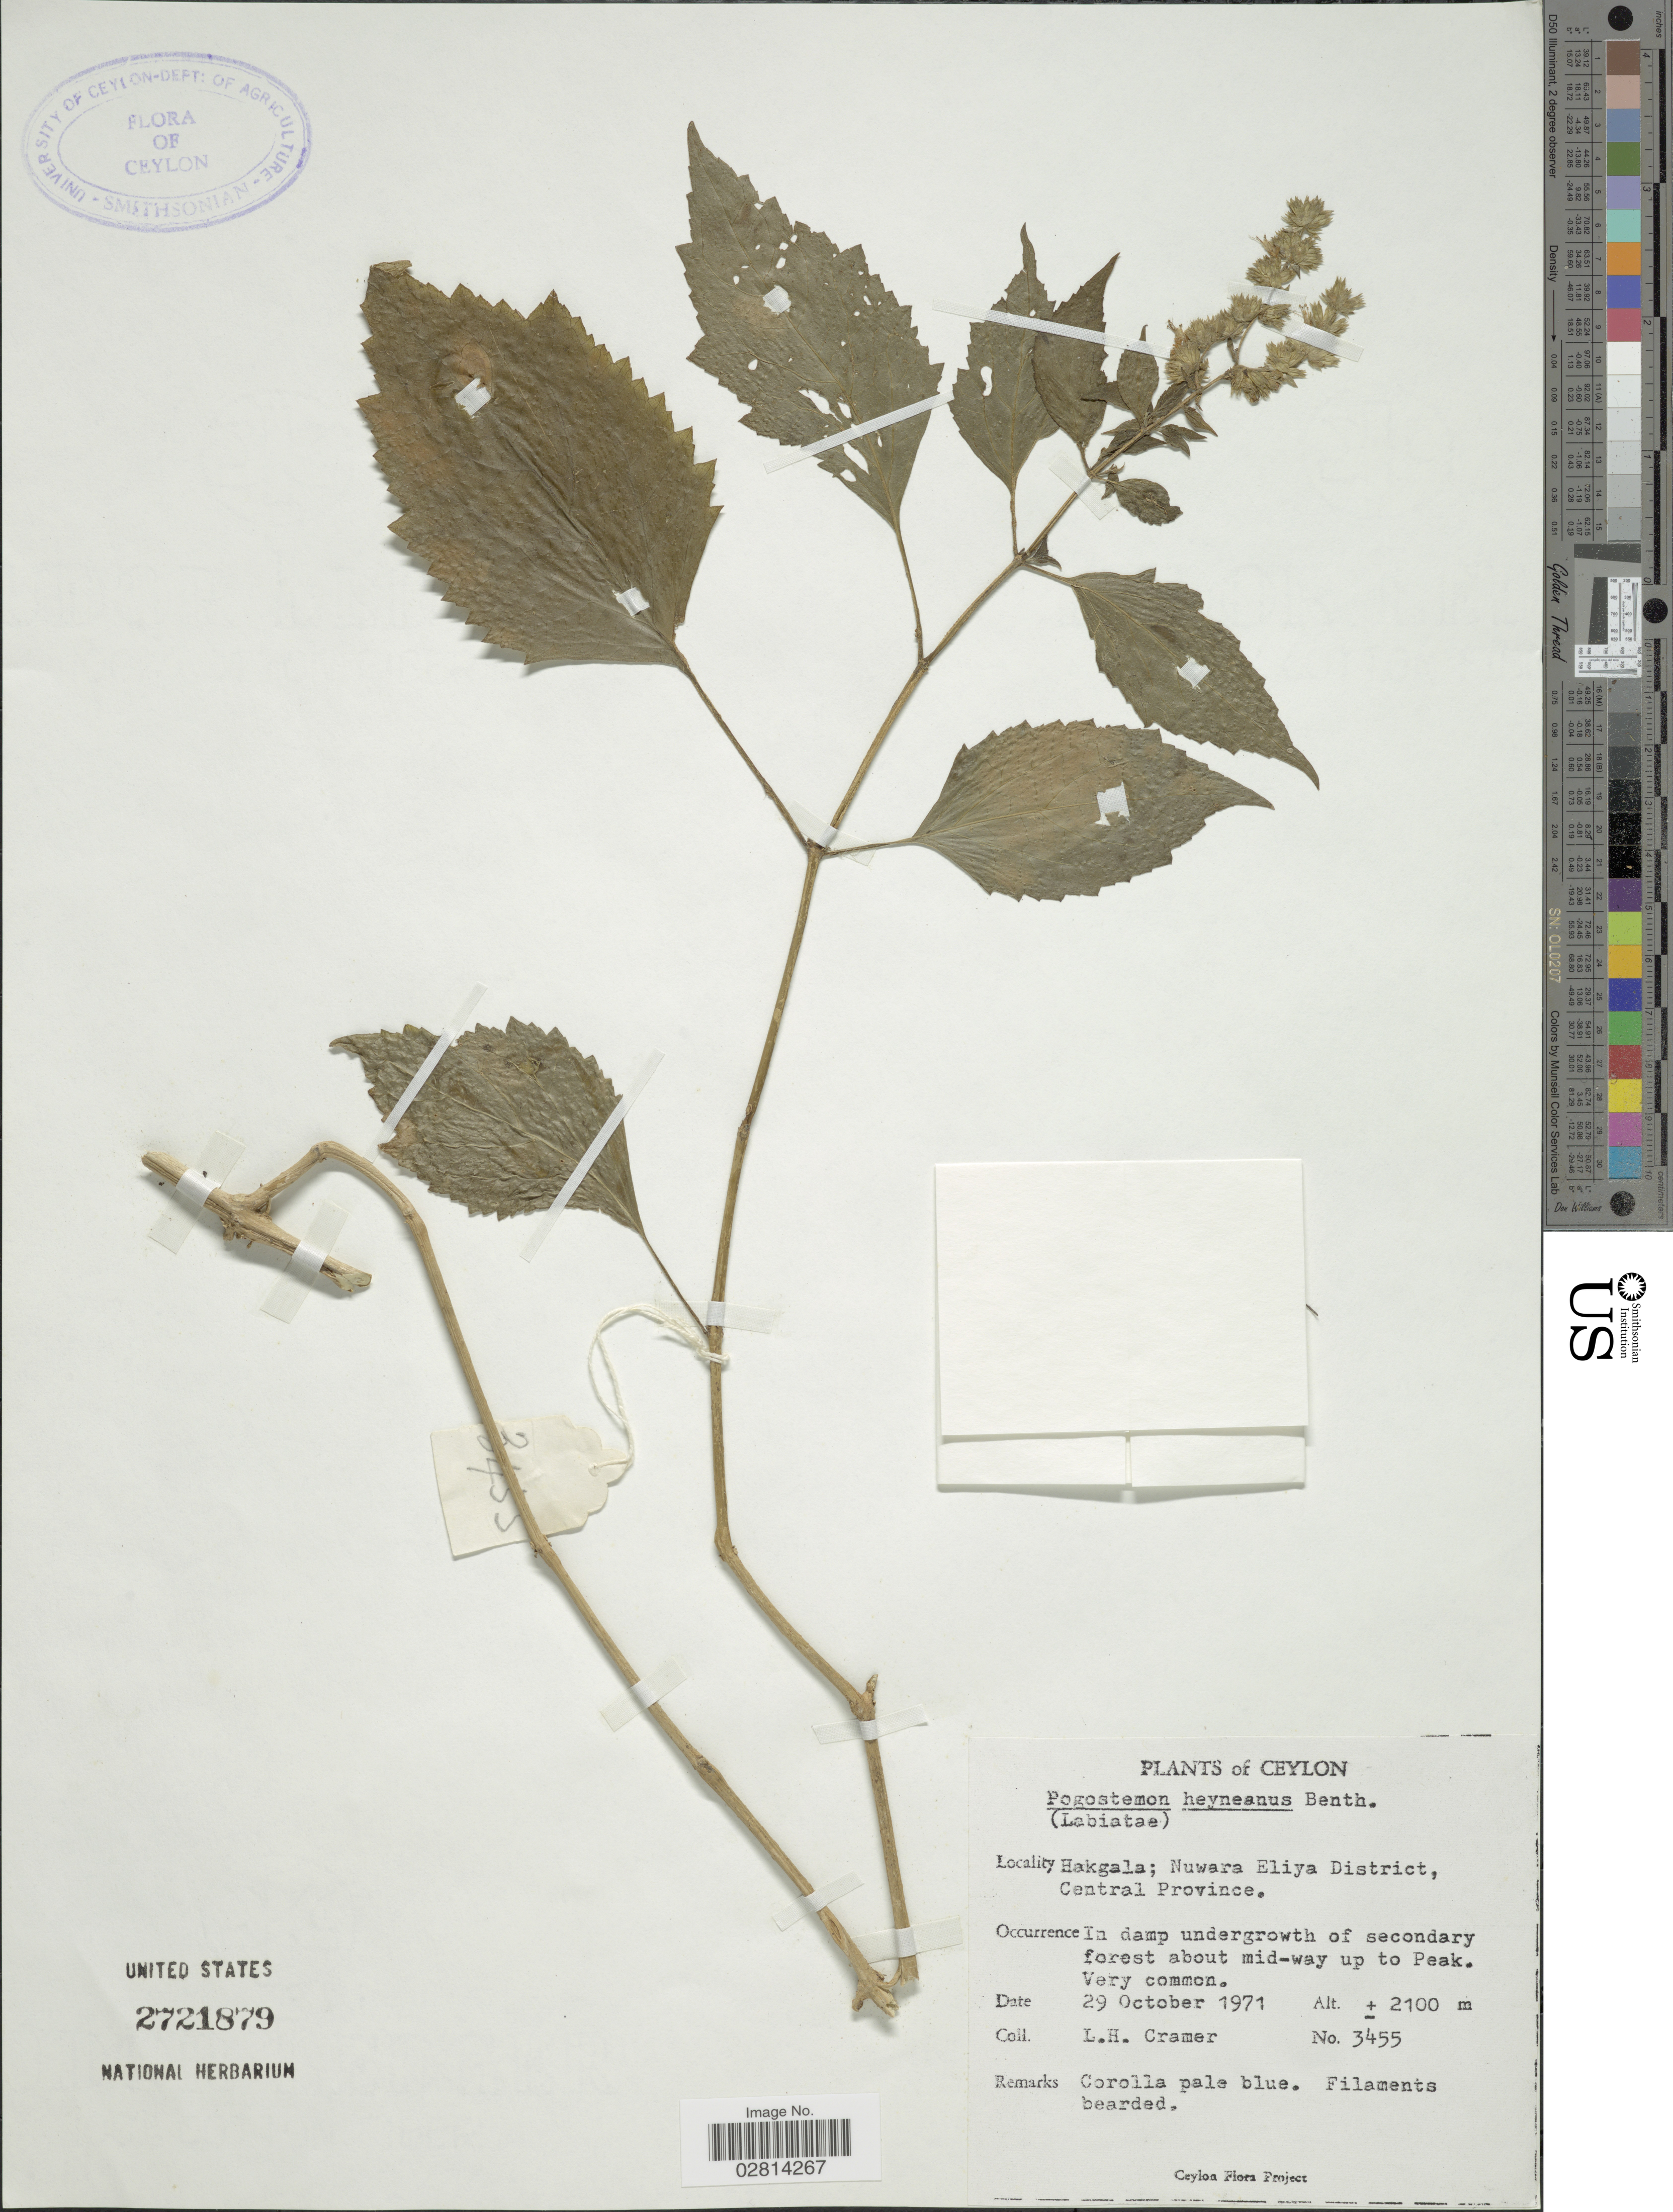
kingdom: Plantae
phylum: Tracheophyta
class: Magnoliopsida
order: Lamiales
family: Lamiaceae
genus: Pogostemon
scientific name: Pogostemon heyneanus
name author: Benth.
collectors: L. H. Cramer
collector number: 3455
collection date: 1971-10-29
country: Sri Lanka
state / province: Central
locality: Ceylon. Hakgala; Nuwara Eliya District.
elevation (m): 2100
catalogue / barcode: US 2721879